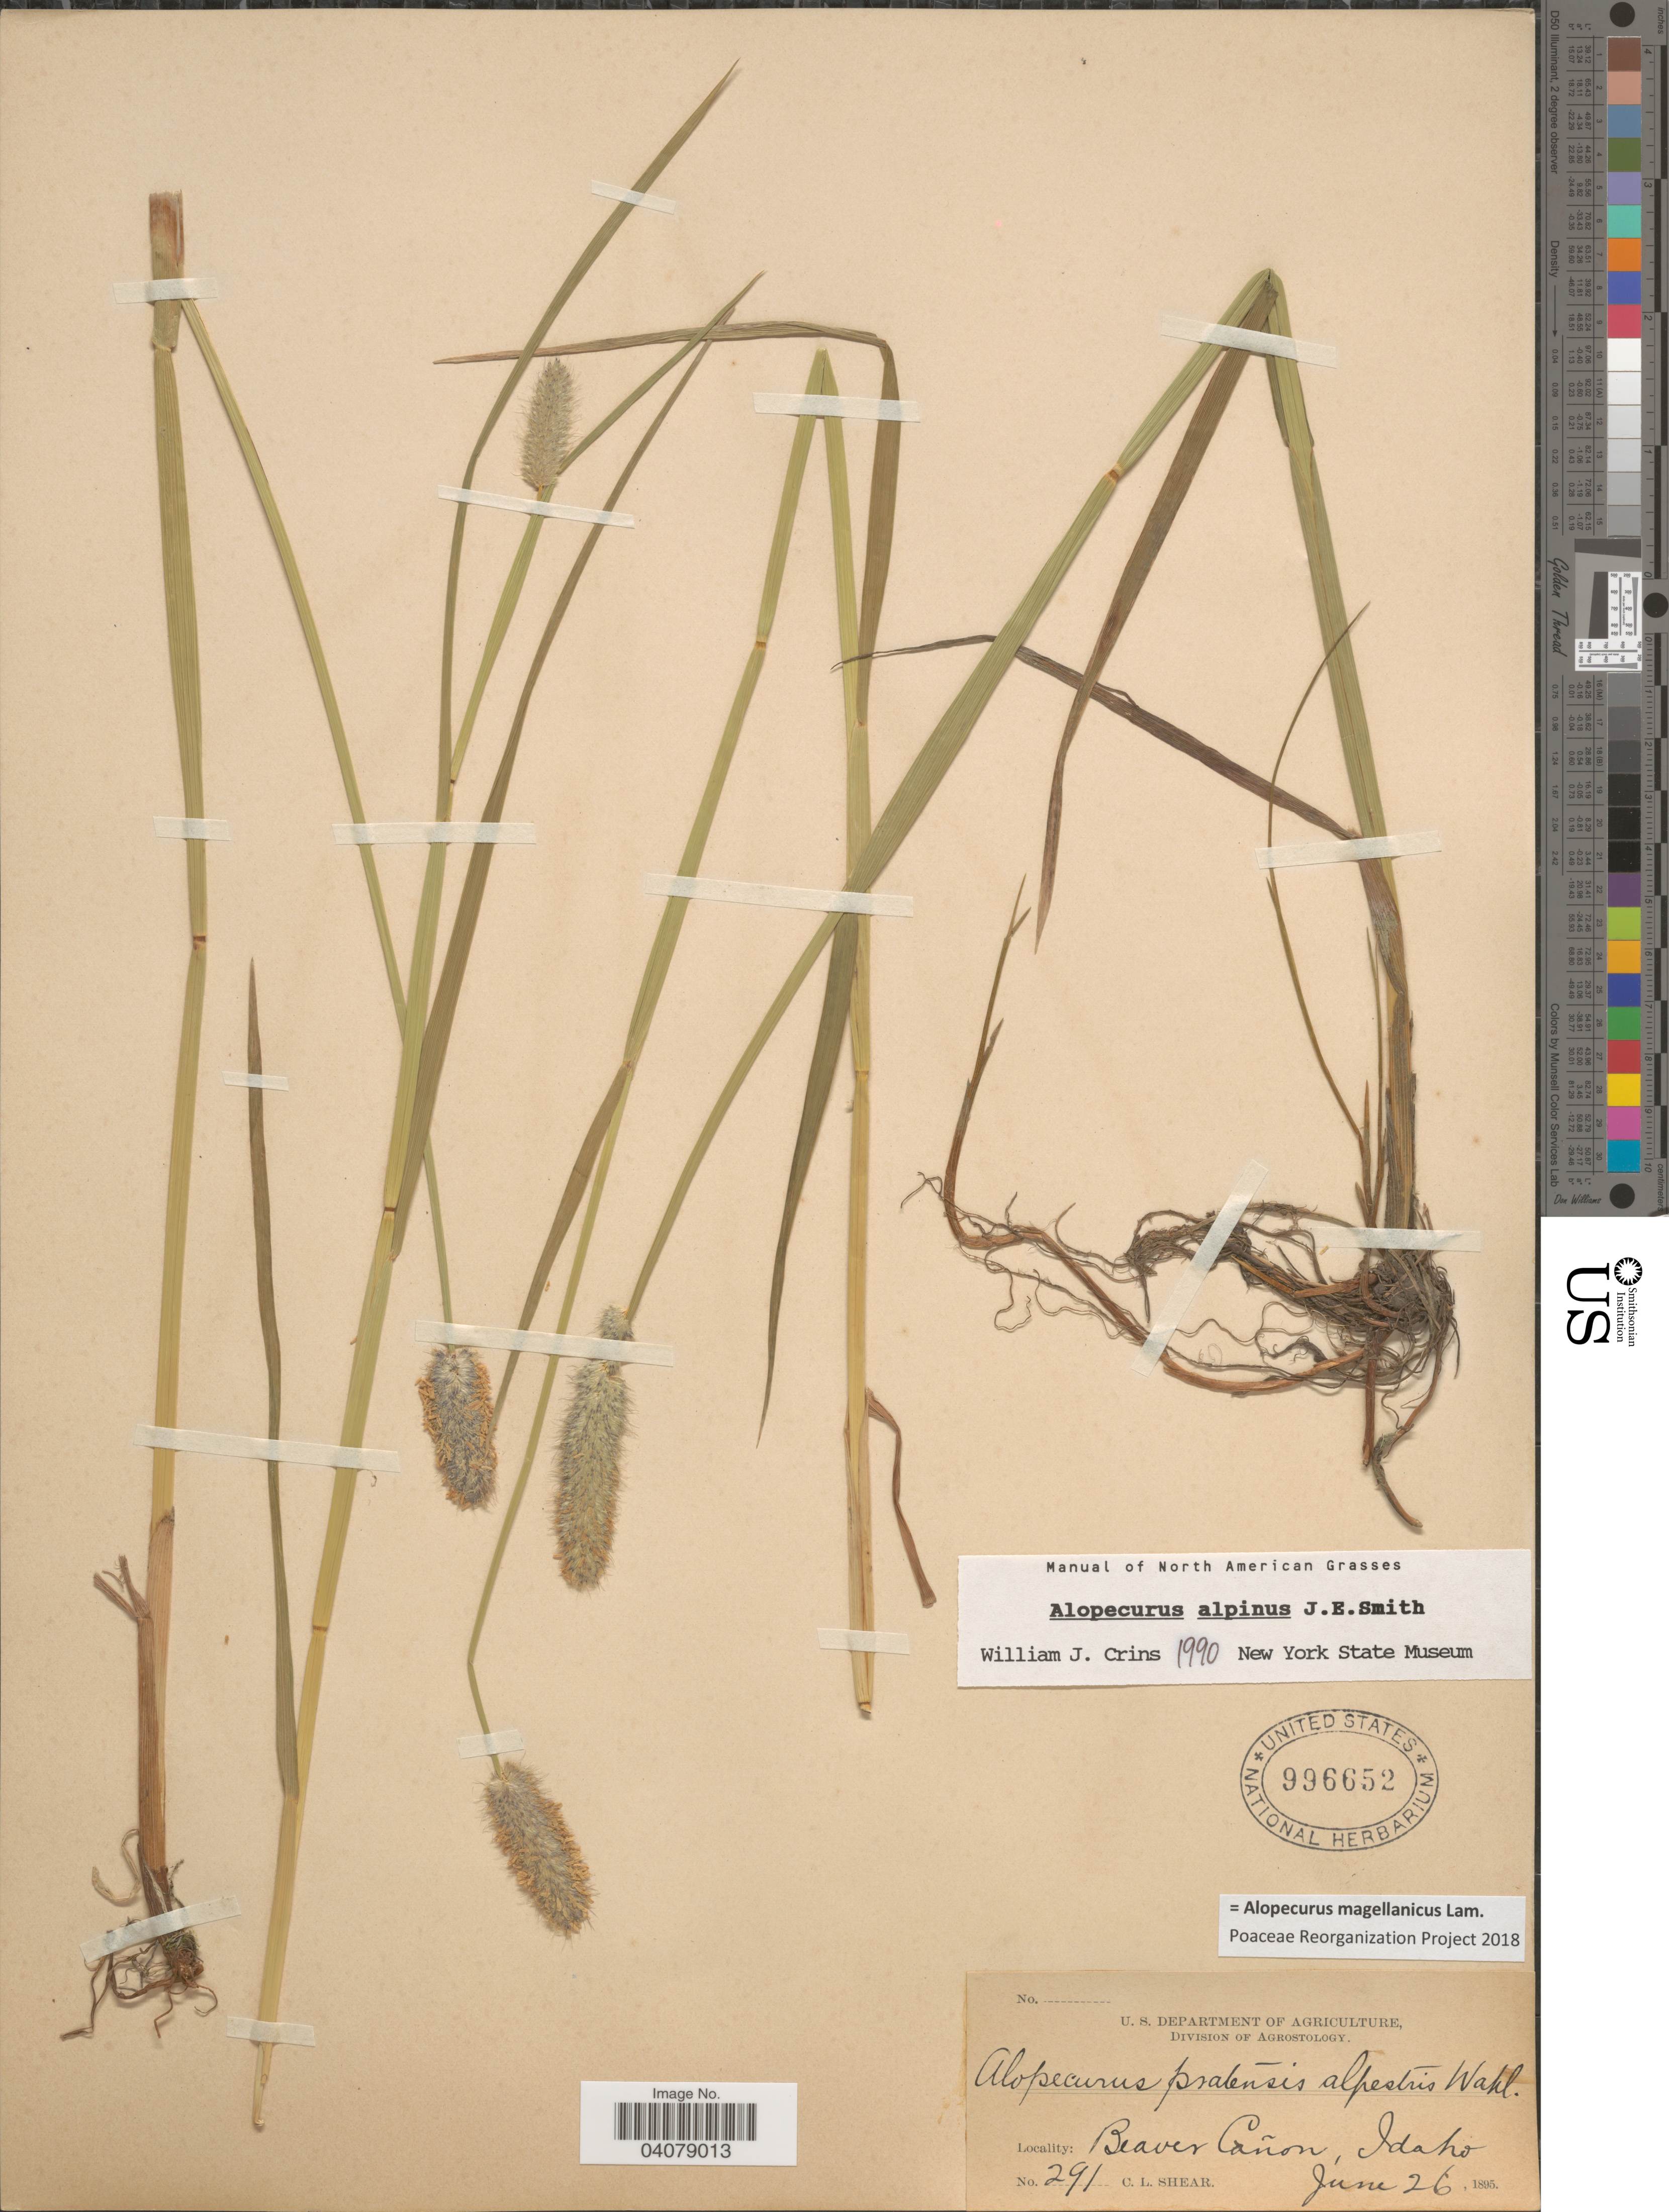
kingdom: Plantae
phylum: Tracheophyta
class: Liliopsida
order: Poales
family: Poaceae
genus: Alopecurus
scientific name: Alopecurus magellanicus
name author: Lam.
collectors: C. L. Shear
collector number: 291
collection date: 1895-06-26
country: United States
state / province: Idaho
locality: Beaver Cañon.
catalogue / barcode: US 996652